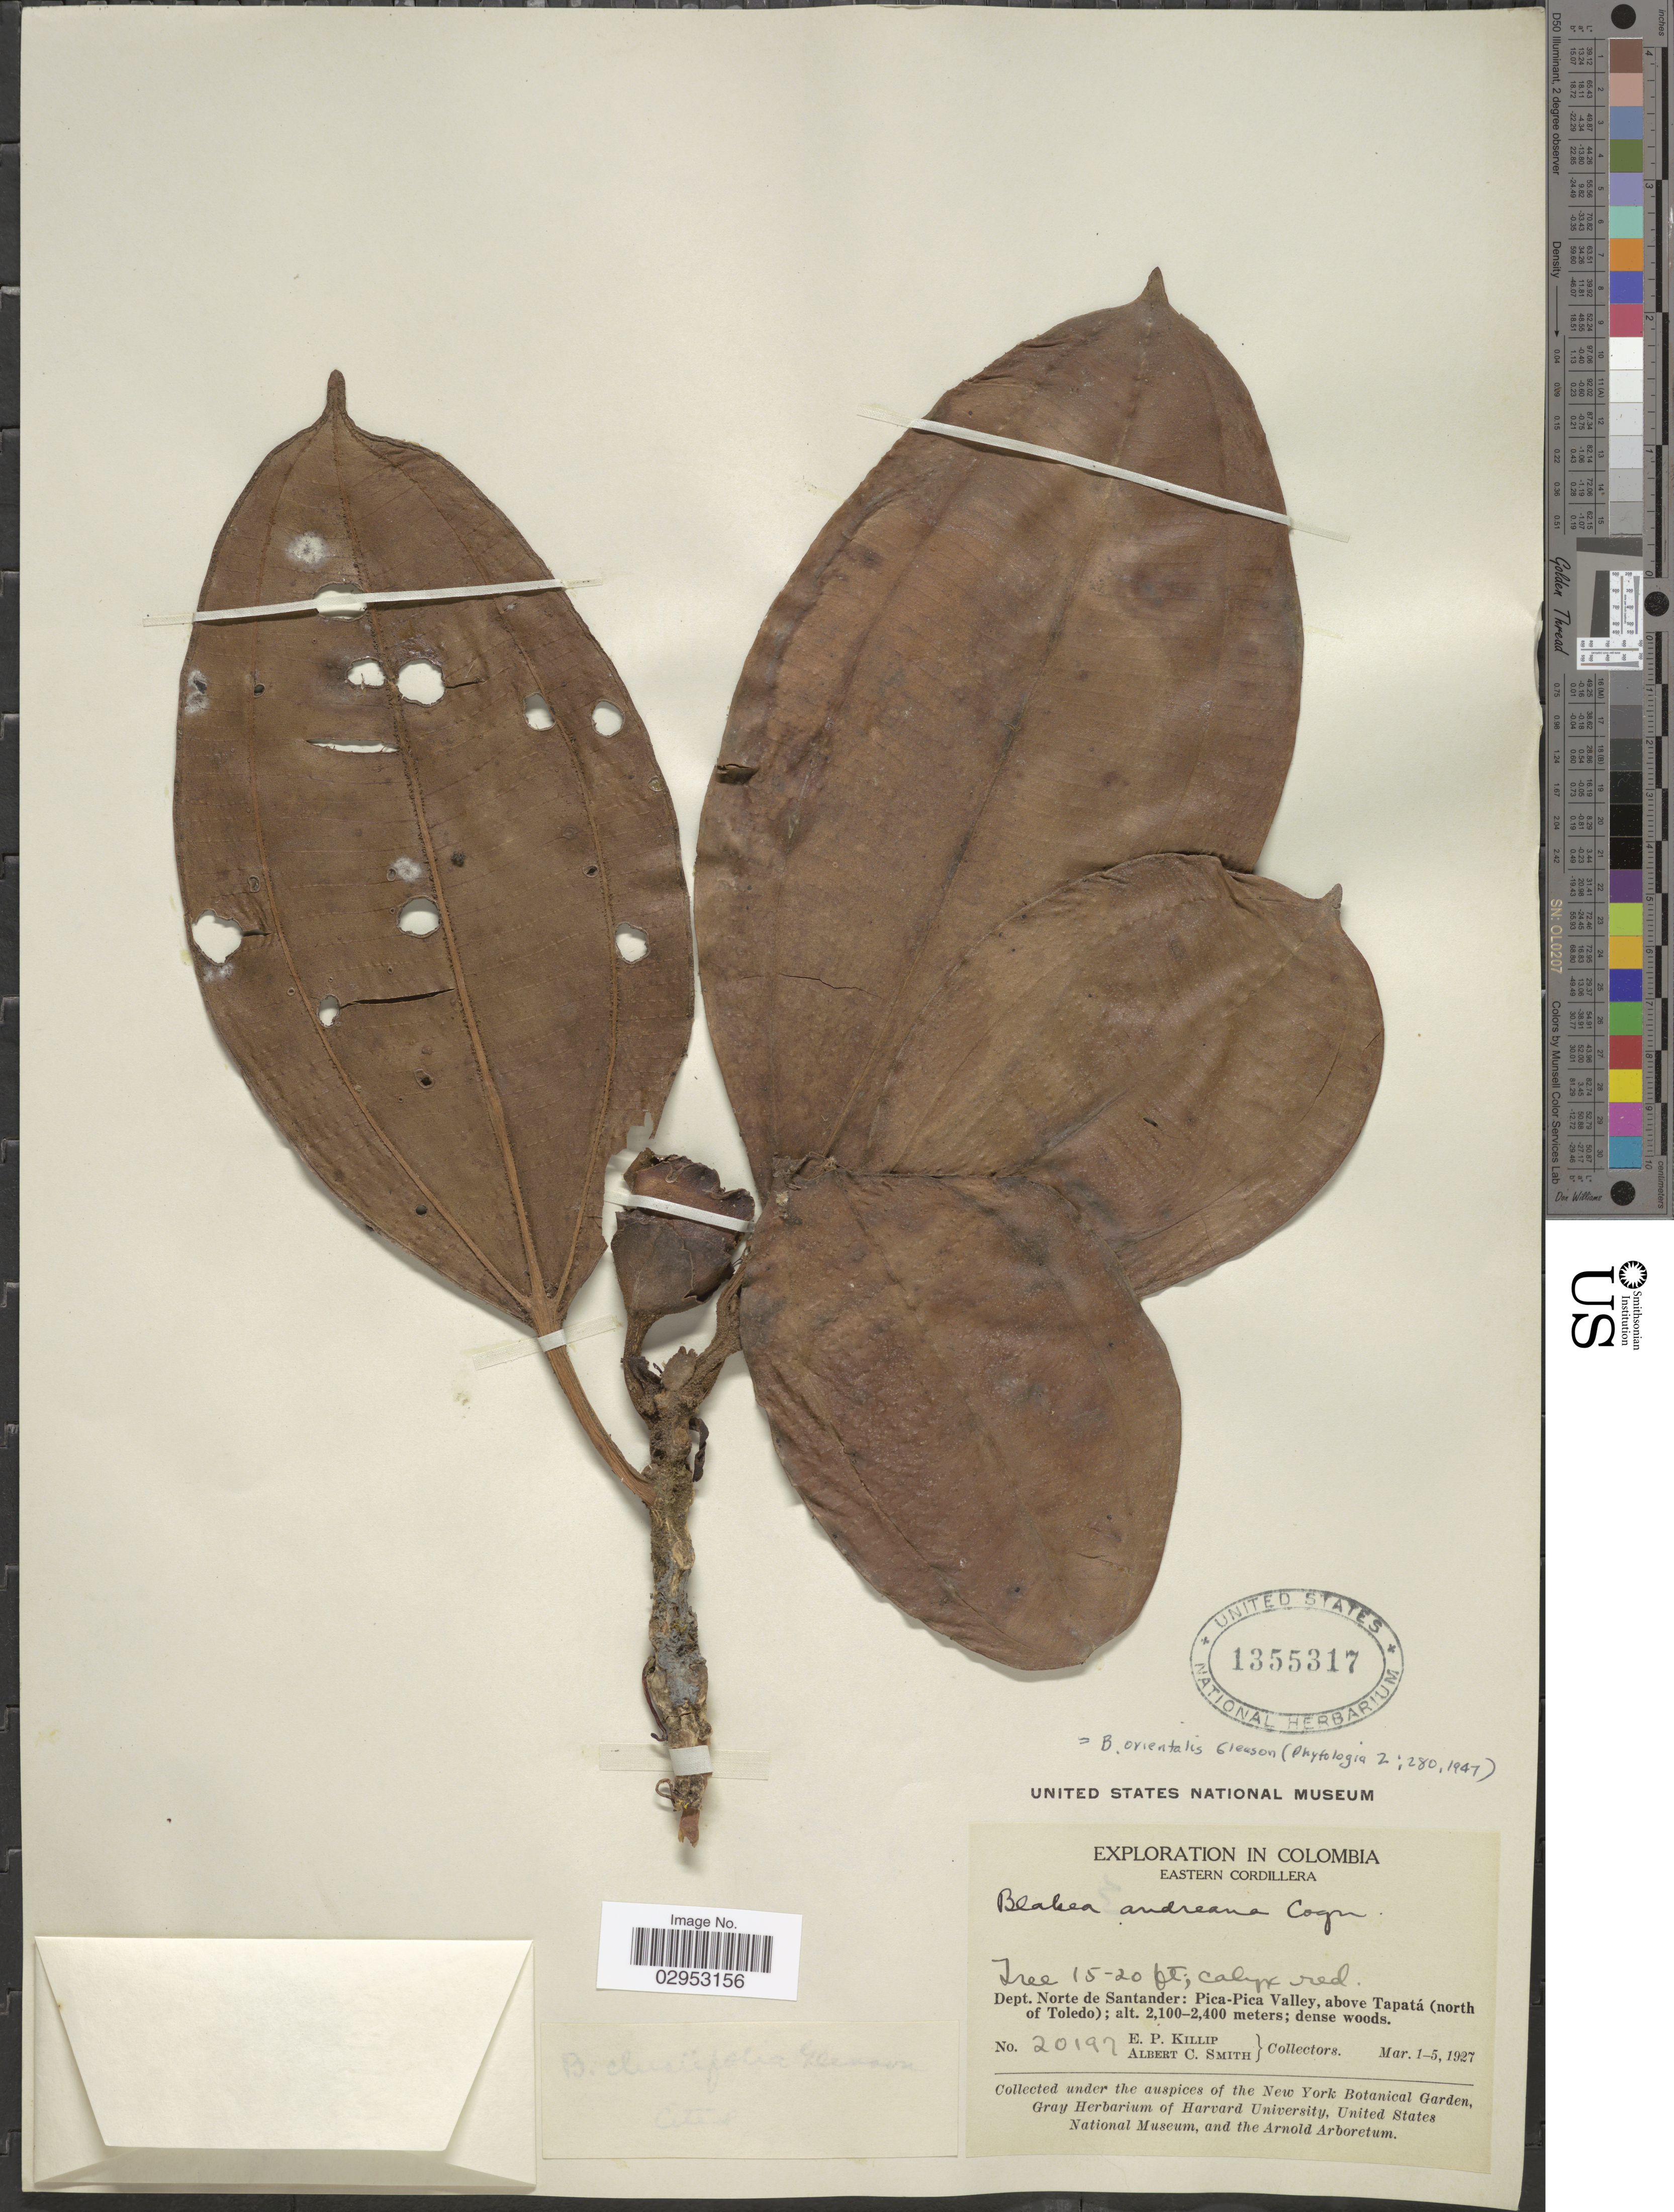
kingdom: Plantae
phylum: Tracheophyta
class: Magnoliopsida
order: Myrtales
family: Melastomataceae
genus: Blakea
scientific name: Blakea orientalis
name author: Gleason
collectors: E. P. Killip & A. C. Smith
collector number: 20197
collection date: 1927-03-01/1927-03-05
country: Colombia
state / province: Norte de Santander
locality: Eastern Cordillera. Dept. Norte de Santander: Pica-Pica Valley, above Tapatá (north of Toledo).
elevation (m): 2100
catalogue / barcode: US 1355317